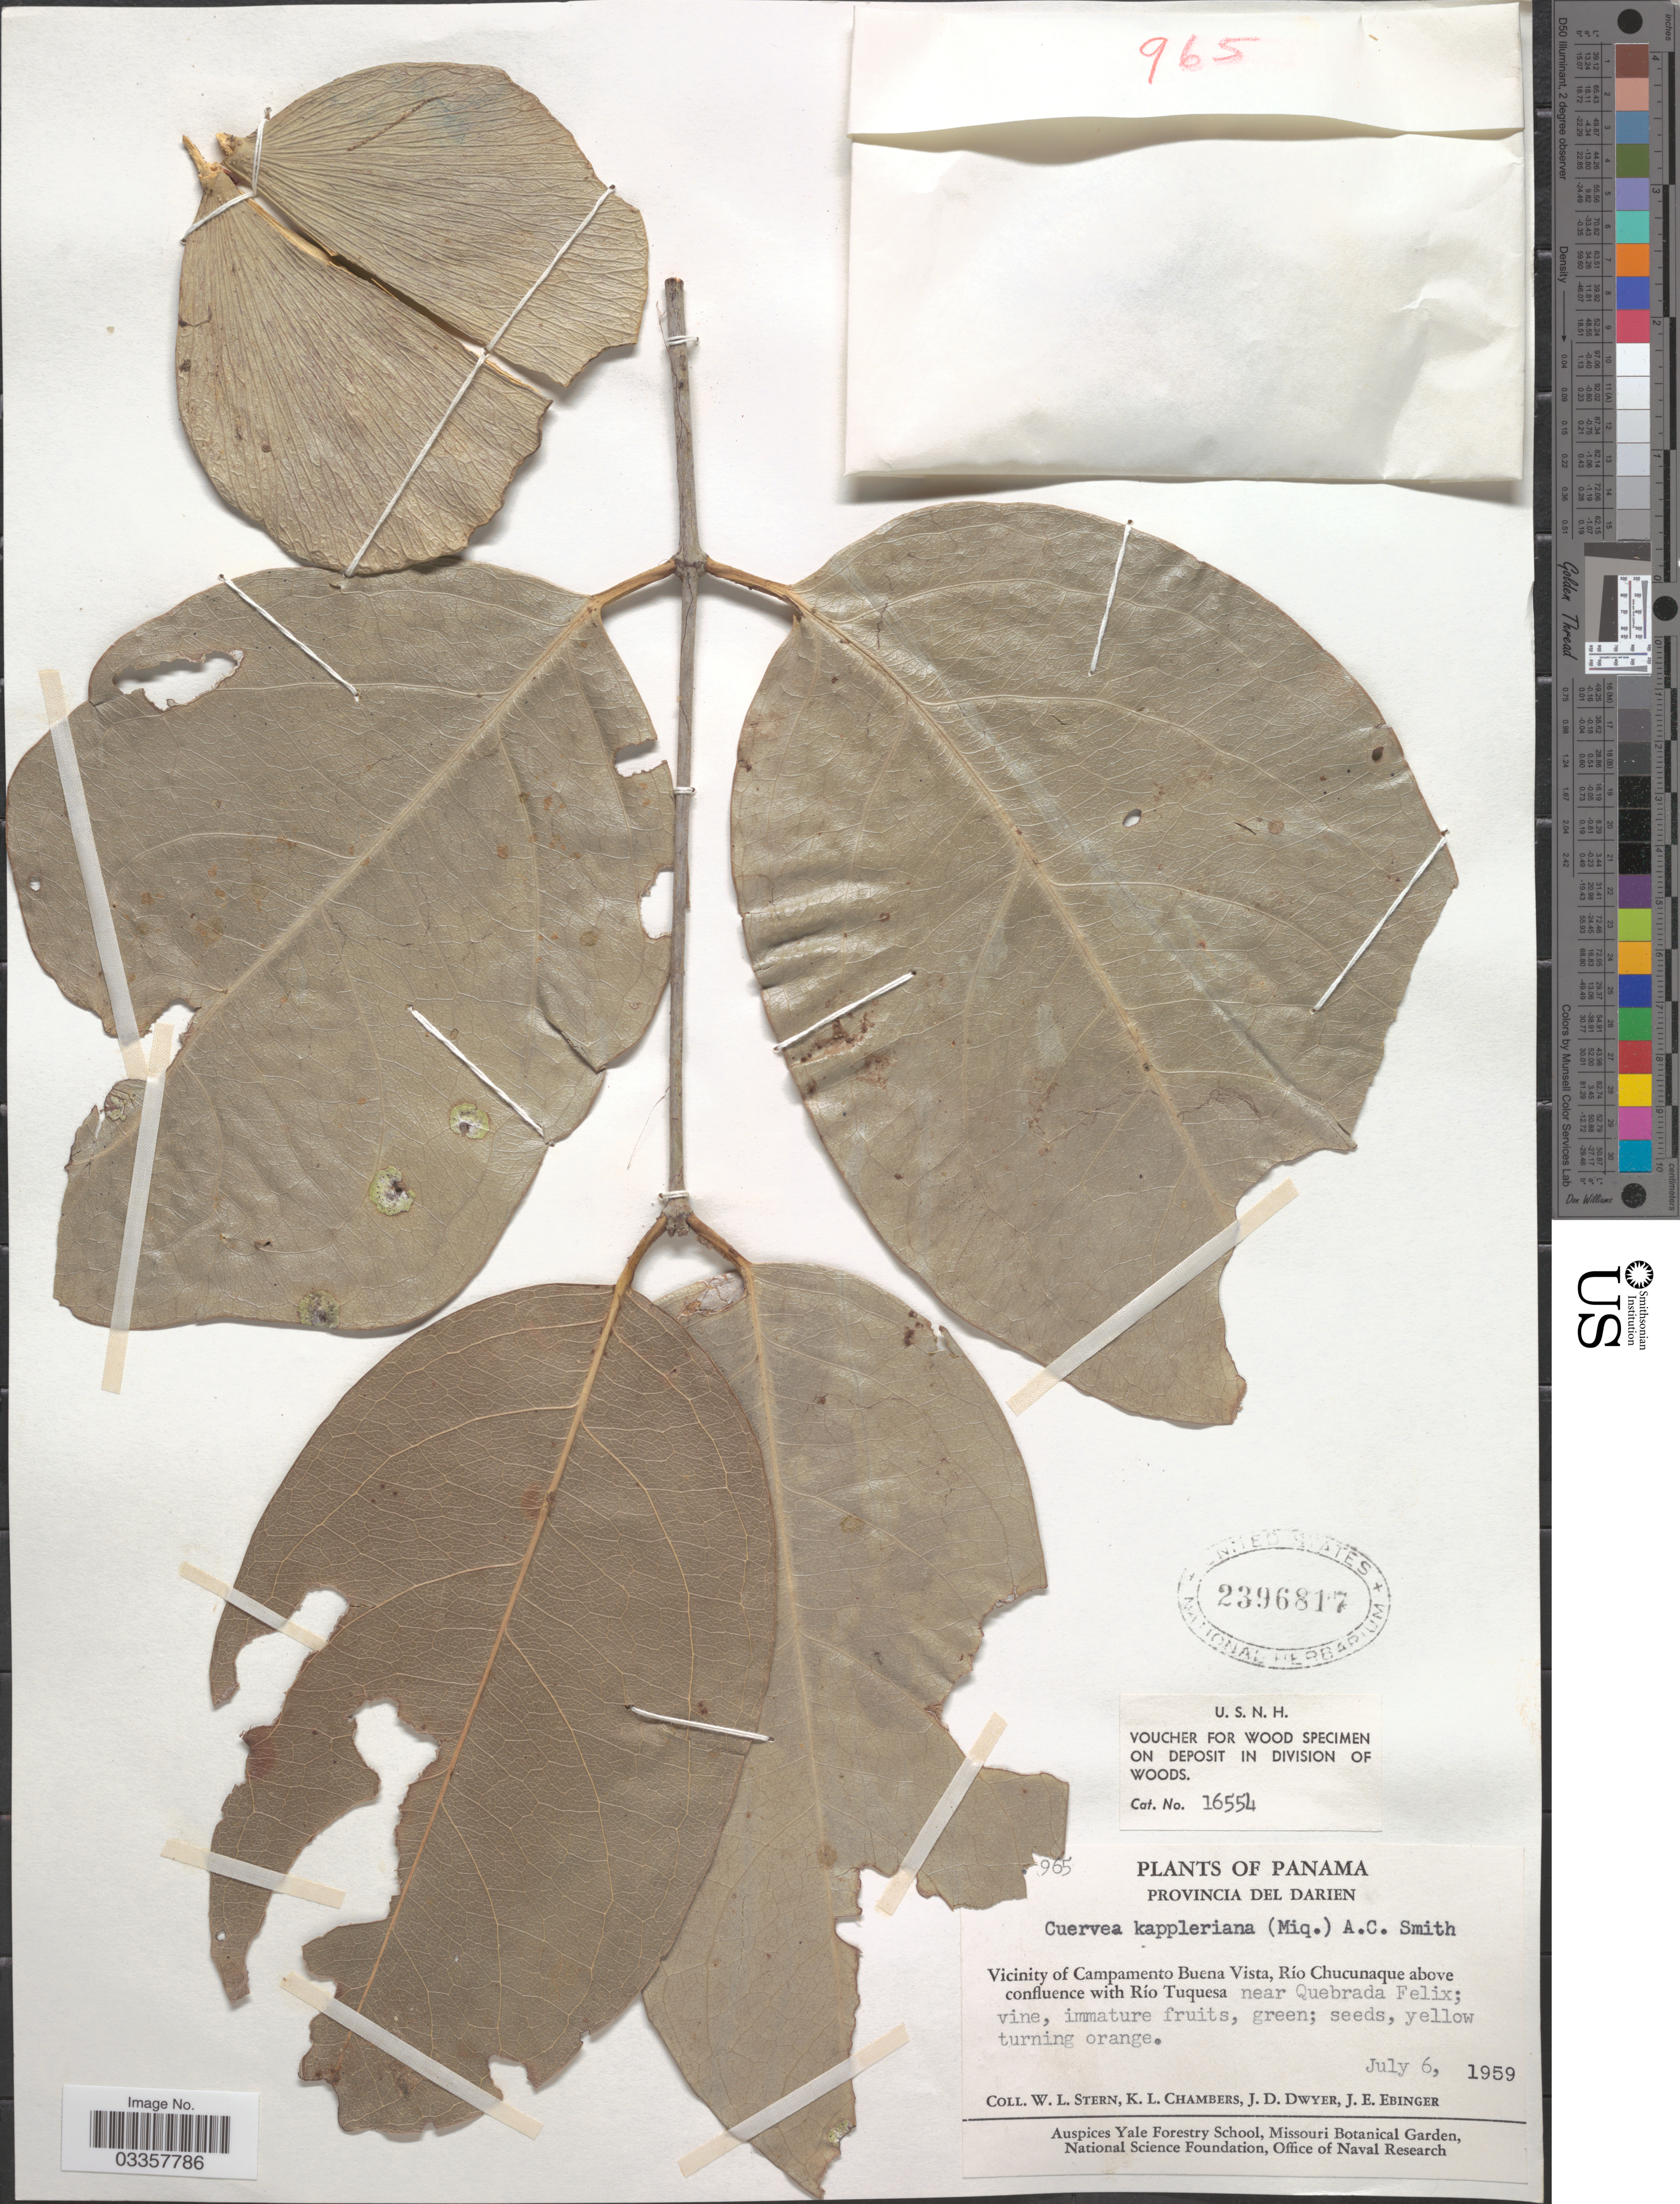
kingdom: Plantae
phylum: Tracheophyta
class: Magnoliopsida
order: Celastrales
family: Celastraceae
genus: Cuervea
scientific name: Cuervea kappleriana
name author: (Miq.) A.C. Sm.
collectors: W. L. Stern, K. Chambers, J. D. Dwyer & J. Ebinger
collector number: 965*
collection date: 1959-07-06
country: Panama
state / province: Darién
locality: Vicinity of Campamento Buena Vista, Río Chucunaque above confluence with Río Tuquesa near Quebrada Felix.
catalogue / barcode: US 2396817